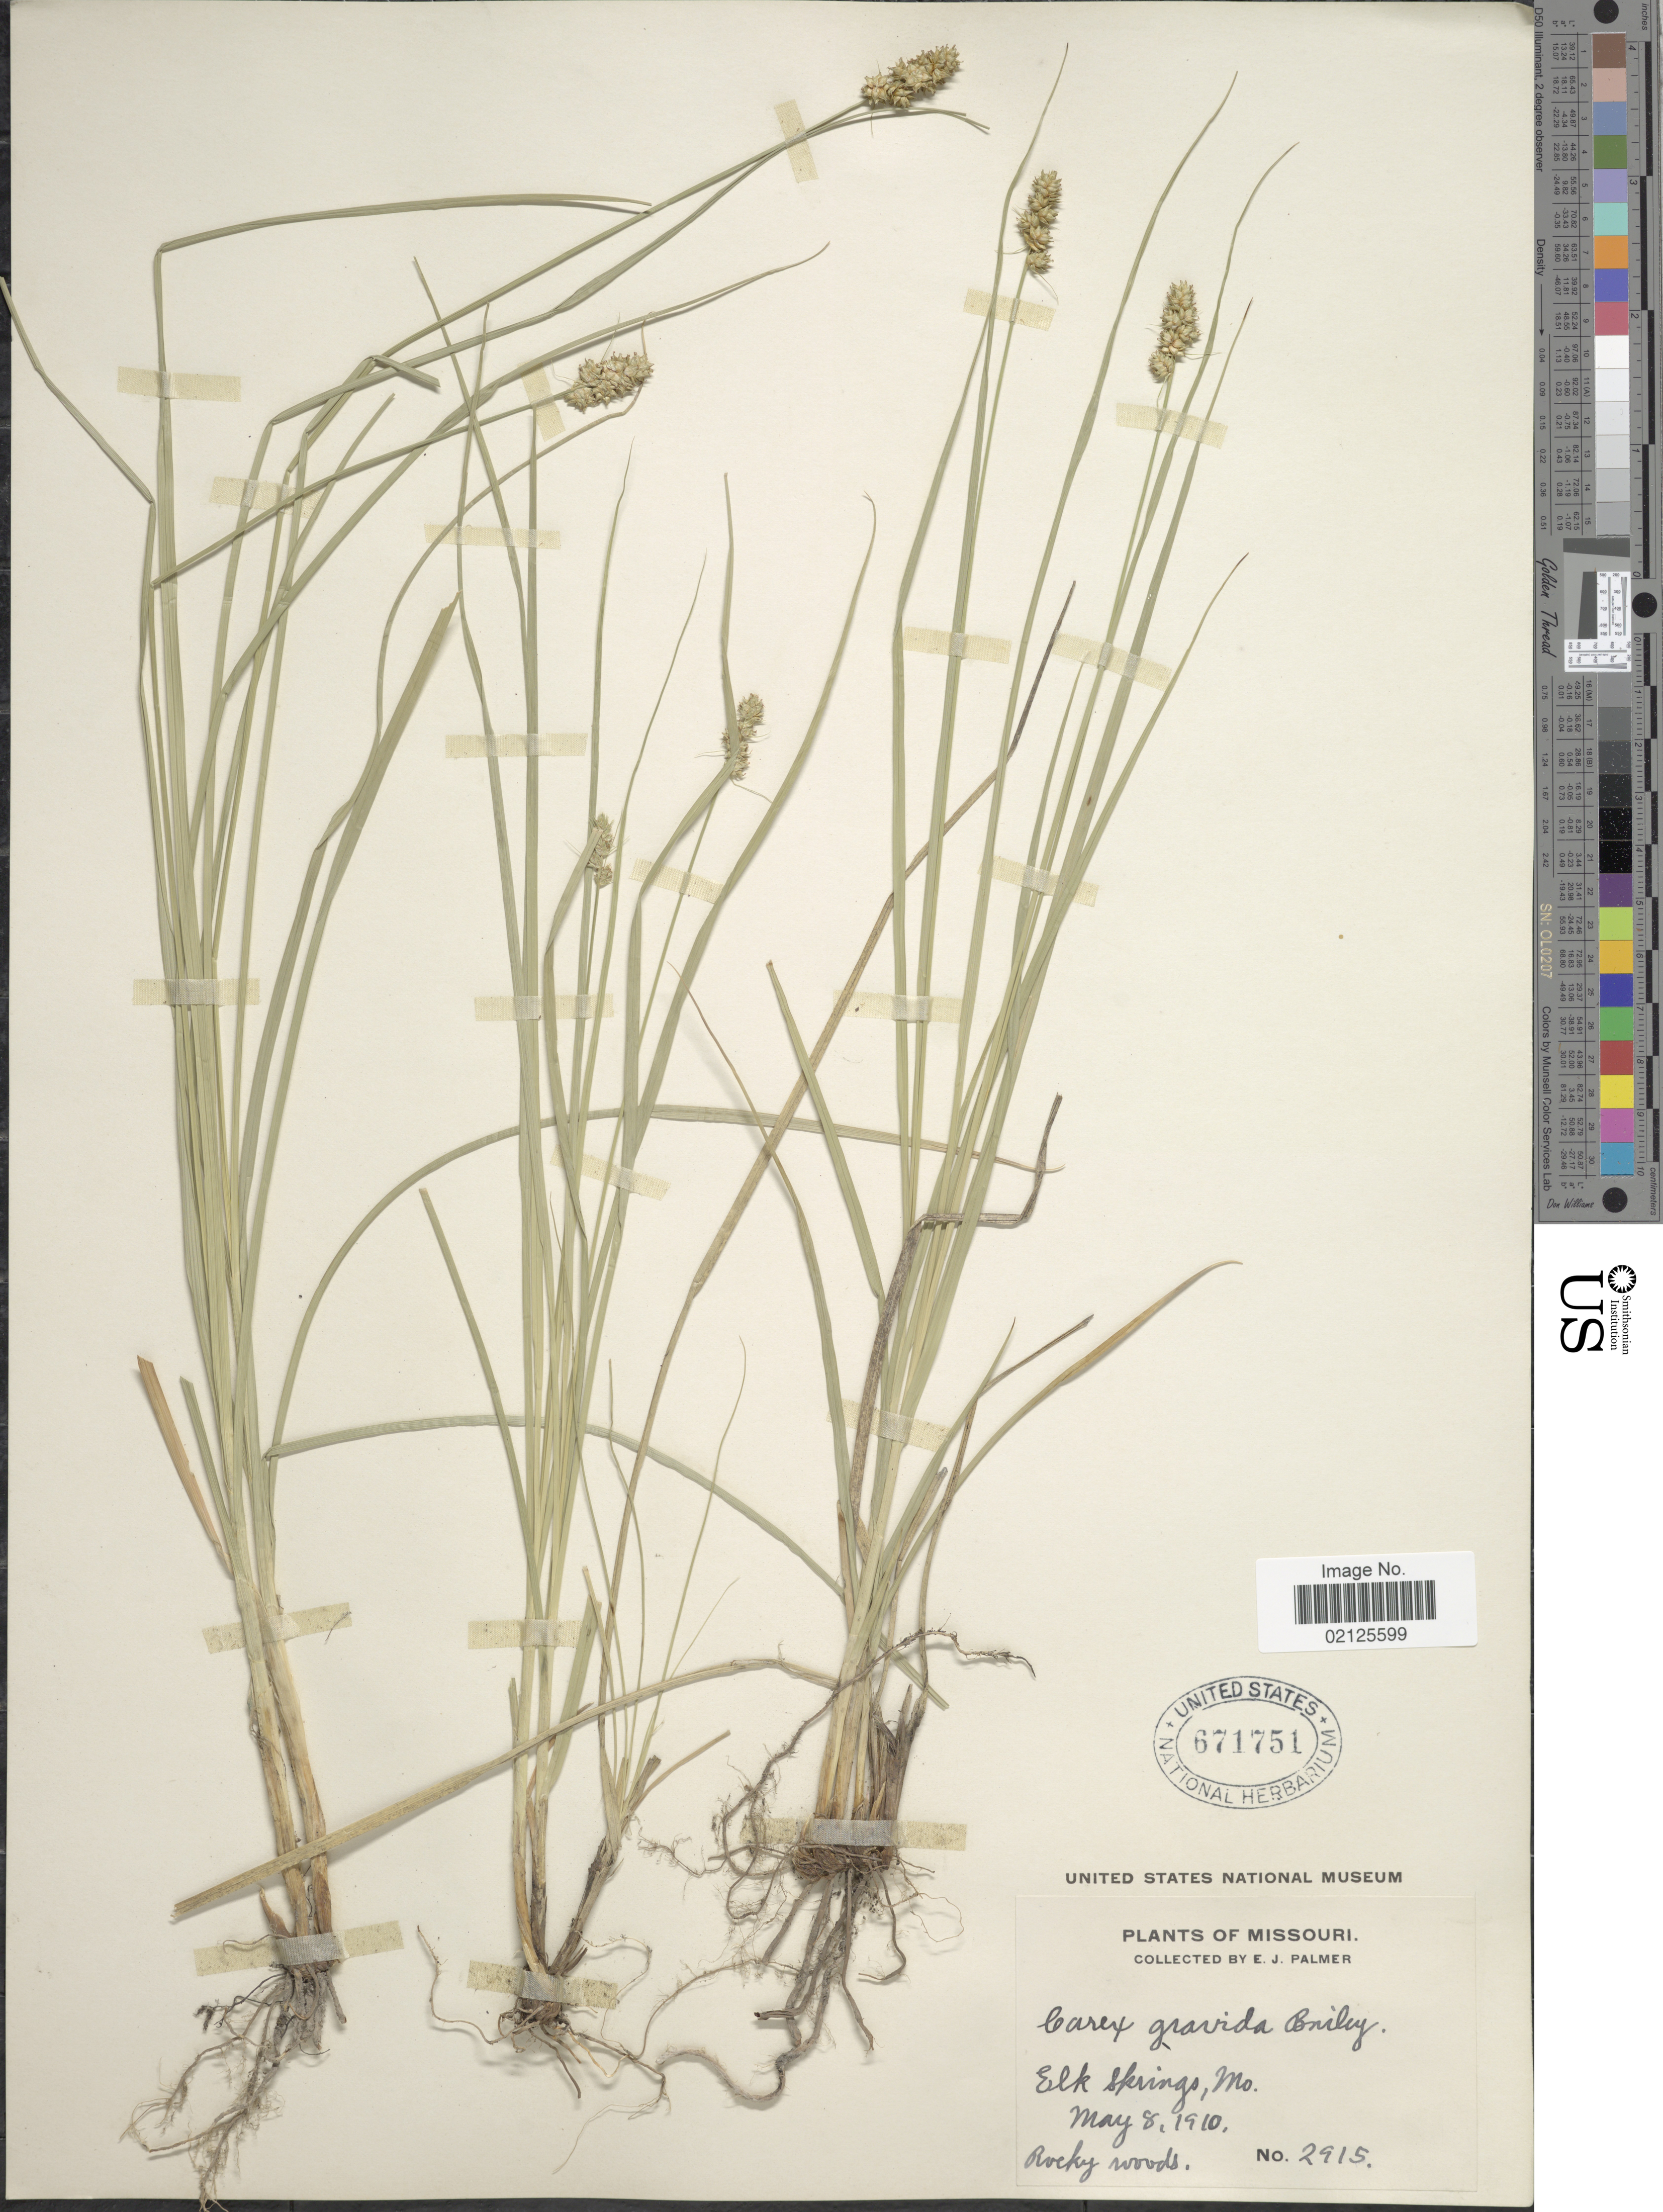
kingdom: Plantae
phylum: Tracheophyta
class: Liliopsida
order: Poales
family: Cyperaceae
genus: Carex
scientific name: Carex muehlenbergii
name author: Willd.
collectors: E. J. Palmer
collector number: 2915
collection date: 1910-05-08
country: United States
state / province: Missouri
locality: Elk Spring, Rocky woods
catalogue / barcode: US 671751